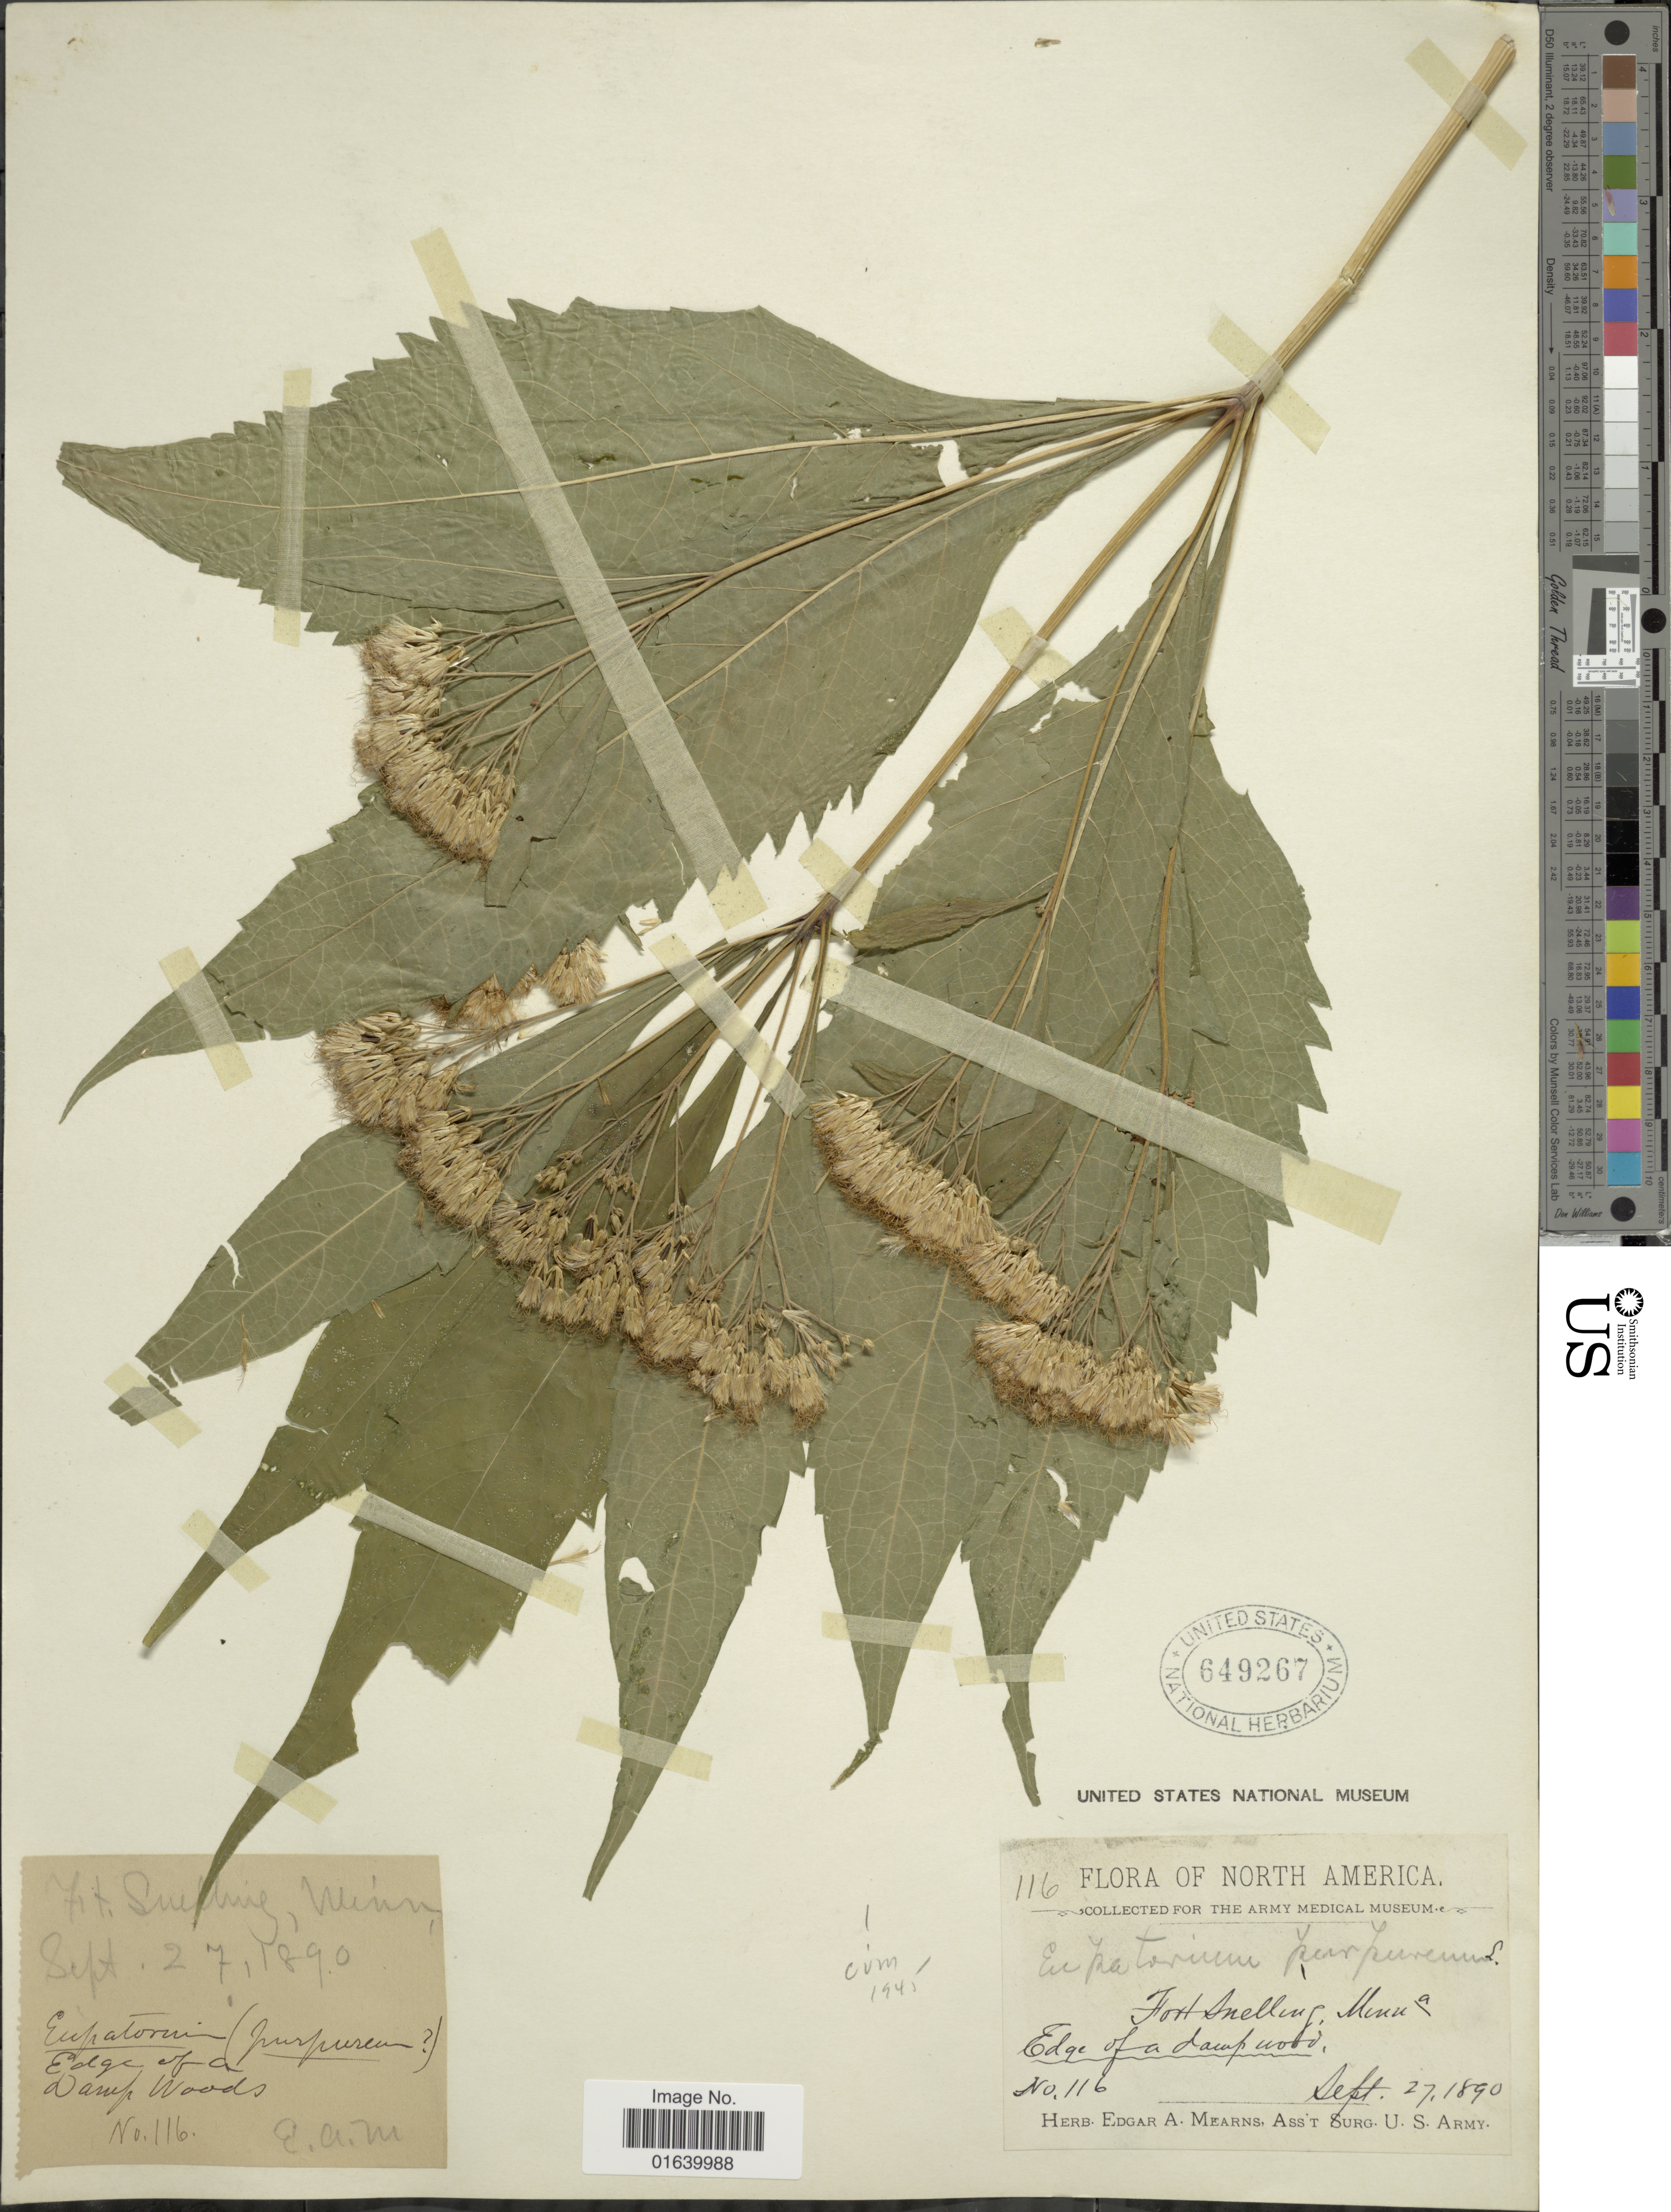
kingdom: Plantae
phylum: Tracheophyta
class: Magnoliopsida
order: Asterales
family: Asteraceae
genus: Eupatorium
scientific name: Eupatorium purpureum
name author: (L.) E.E. Lamont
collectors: E. A. Mearns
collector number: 116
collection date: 1890-09-27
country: United States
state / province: Minnesota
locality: North America, Fort Snelling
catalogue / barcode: US 649267